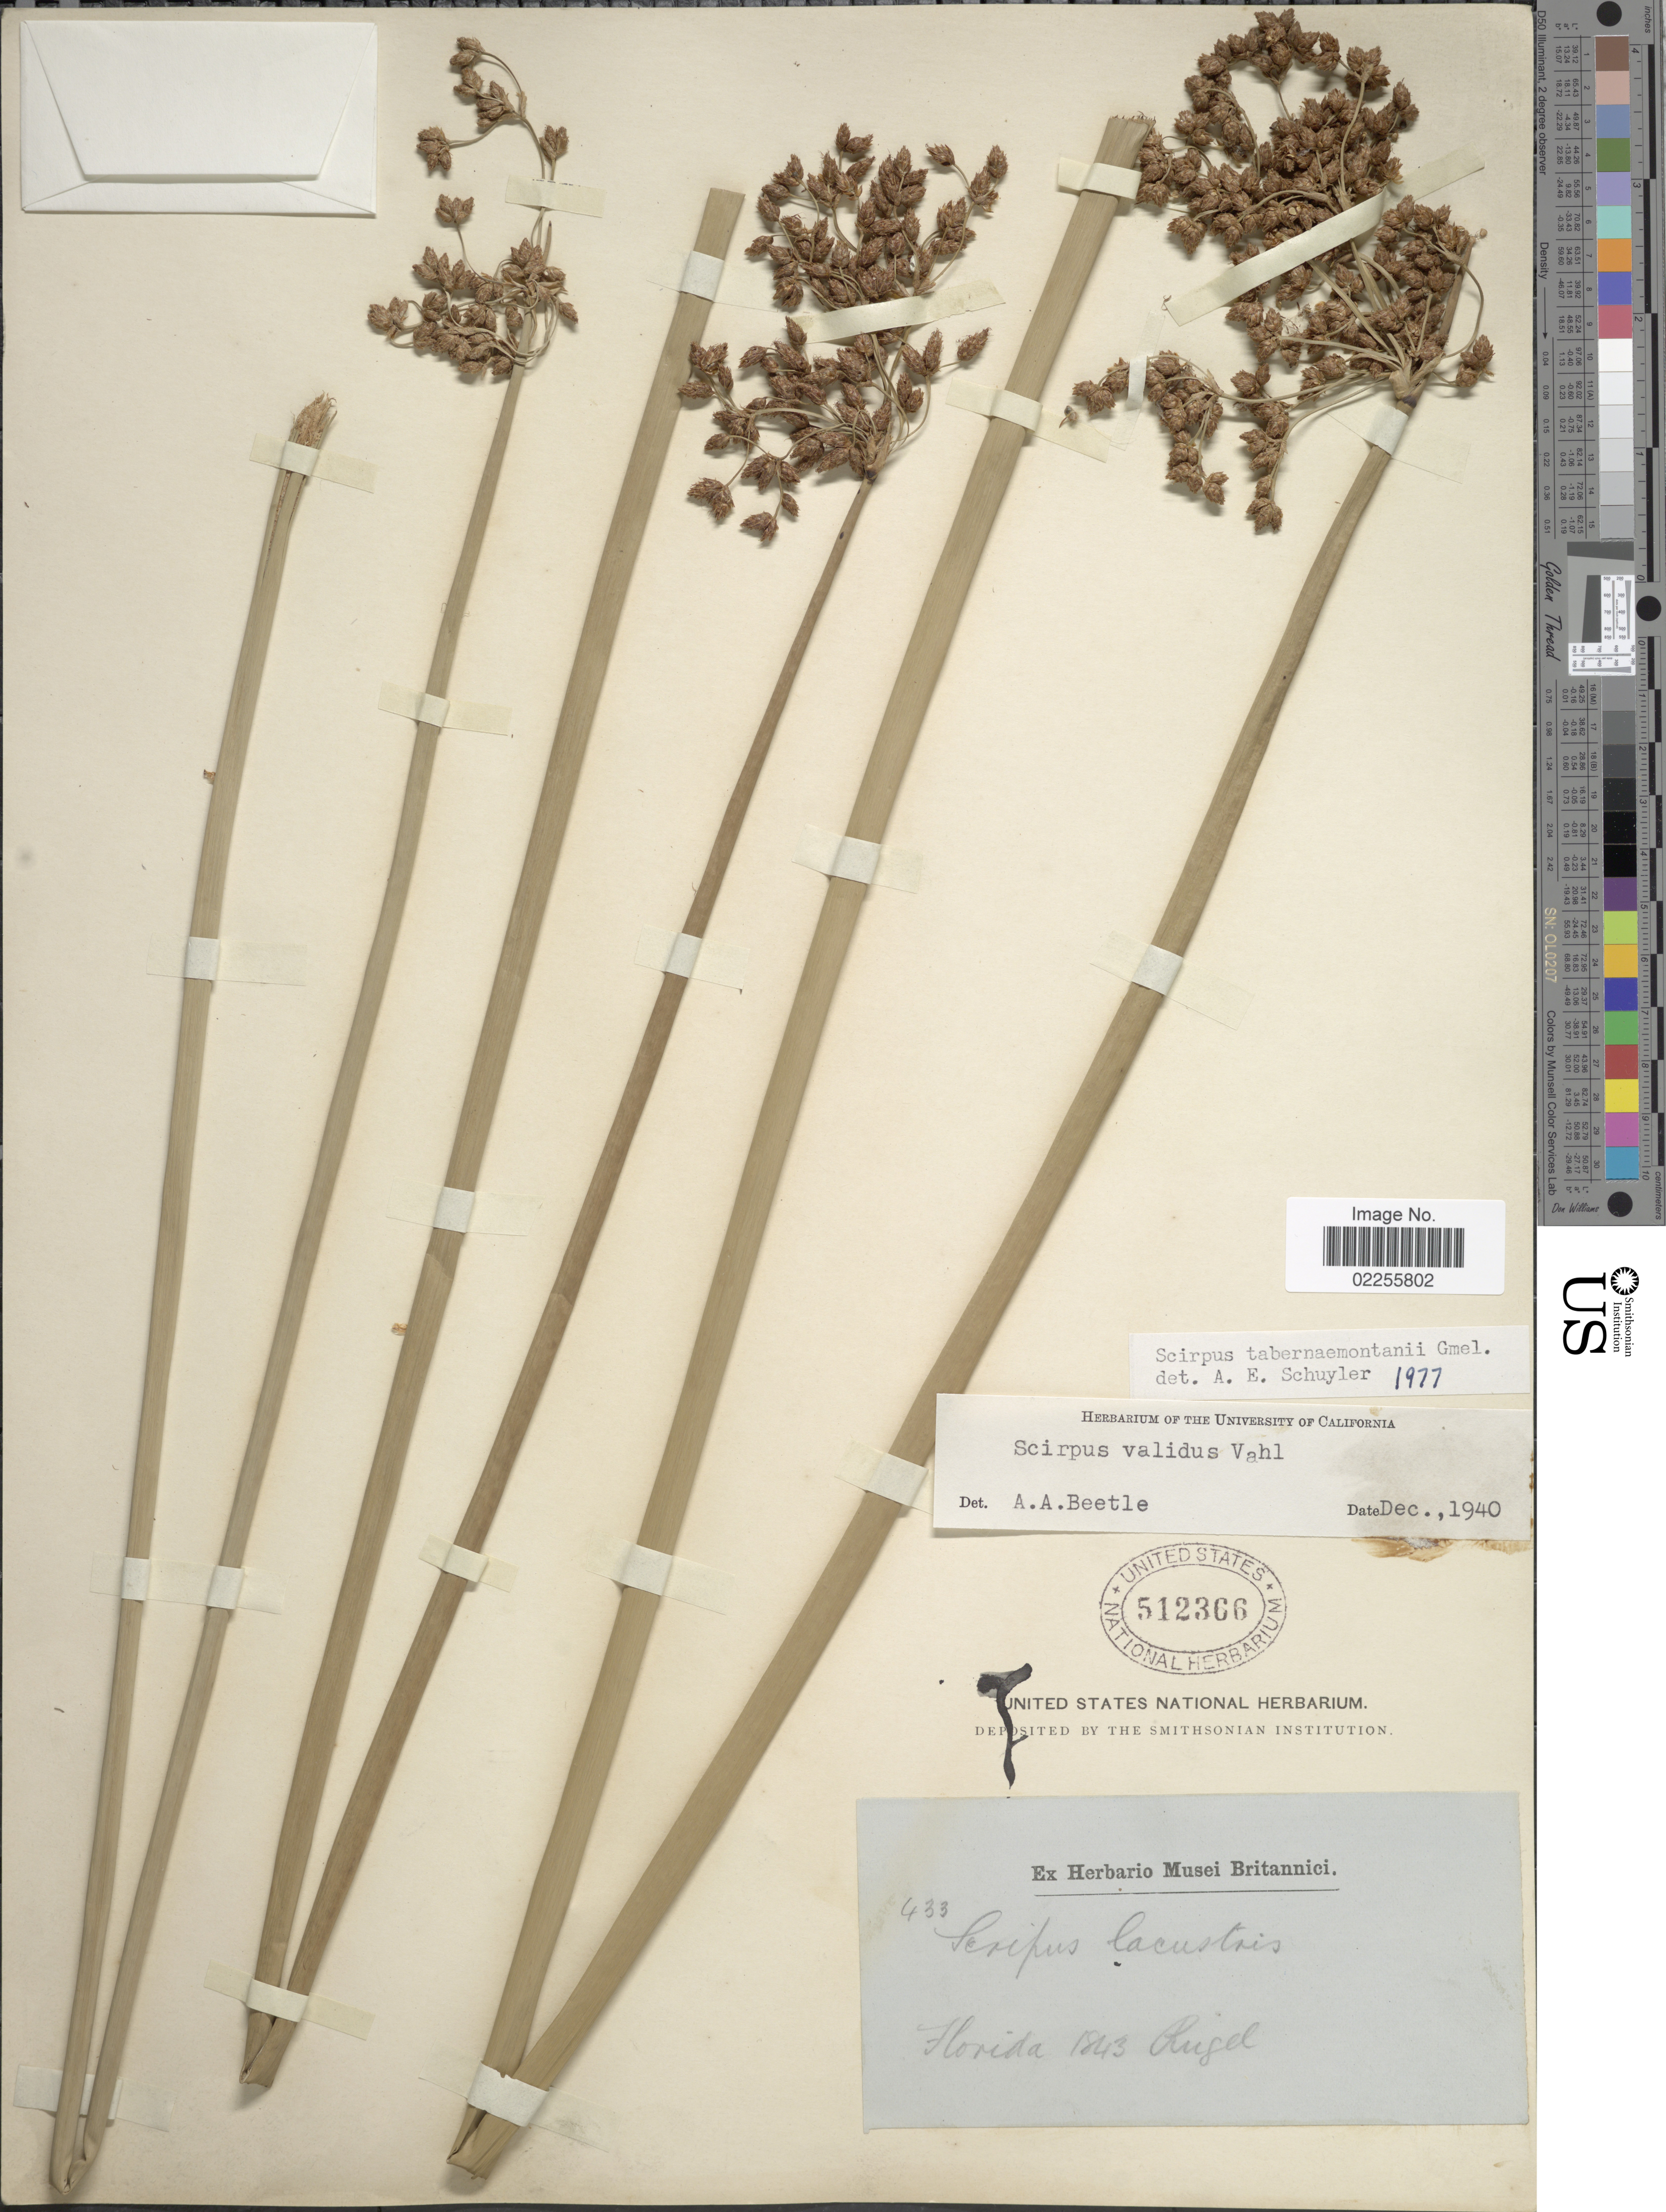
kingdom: Plantae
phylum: Tracheophyta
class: Liliopsida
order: Poales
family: Cyperaceae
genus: Schoenoplectus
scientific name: Schoenoplectus tabernaemontani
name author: (C.C. Gmel.) Palla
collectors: Rugel, --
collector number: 433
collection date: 1843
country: United States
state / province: Florida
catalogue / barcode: US 512366